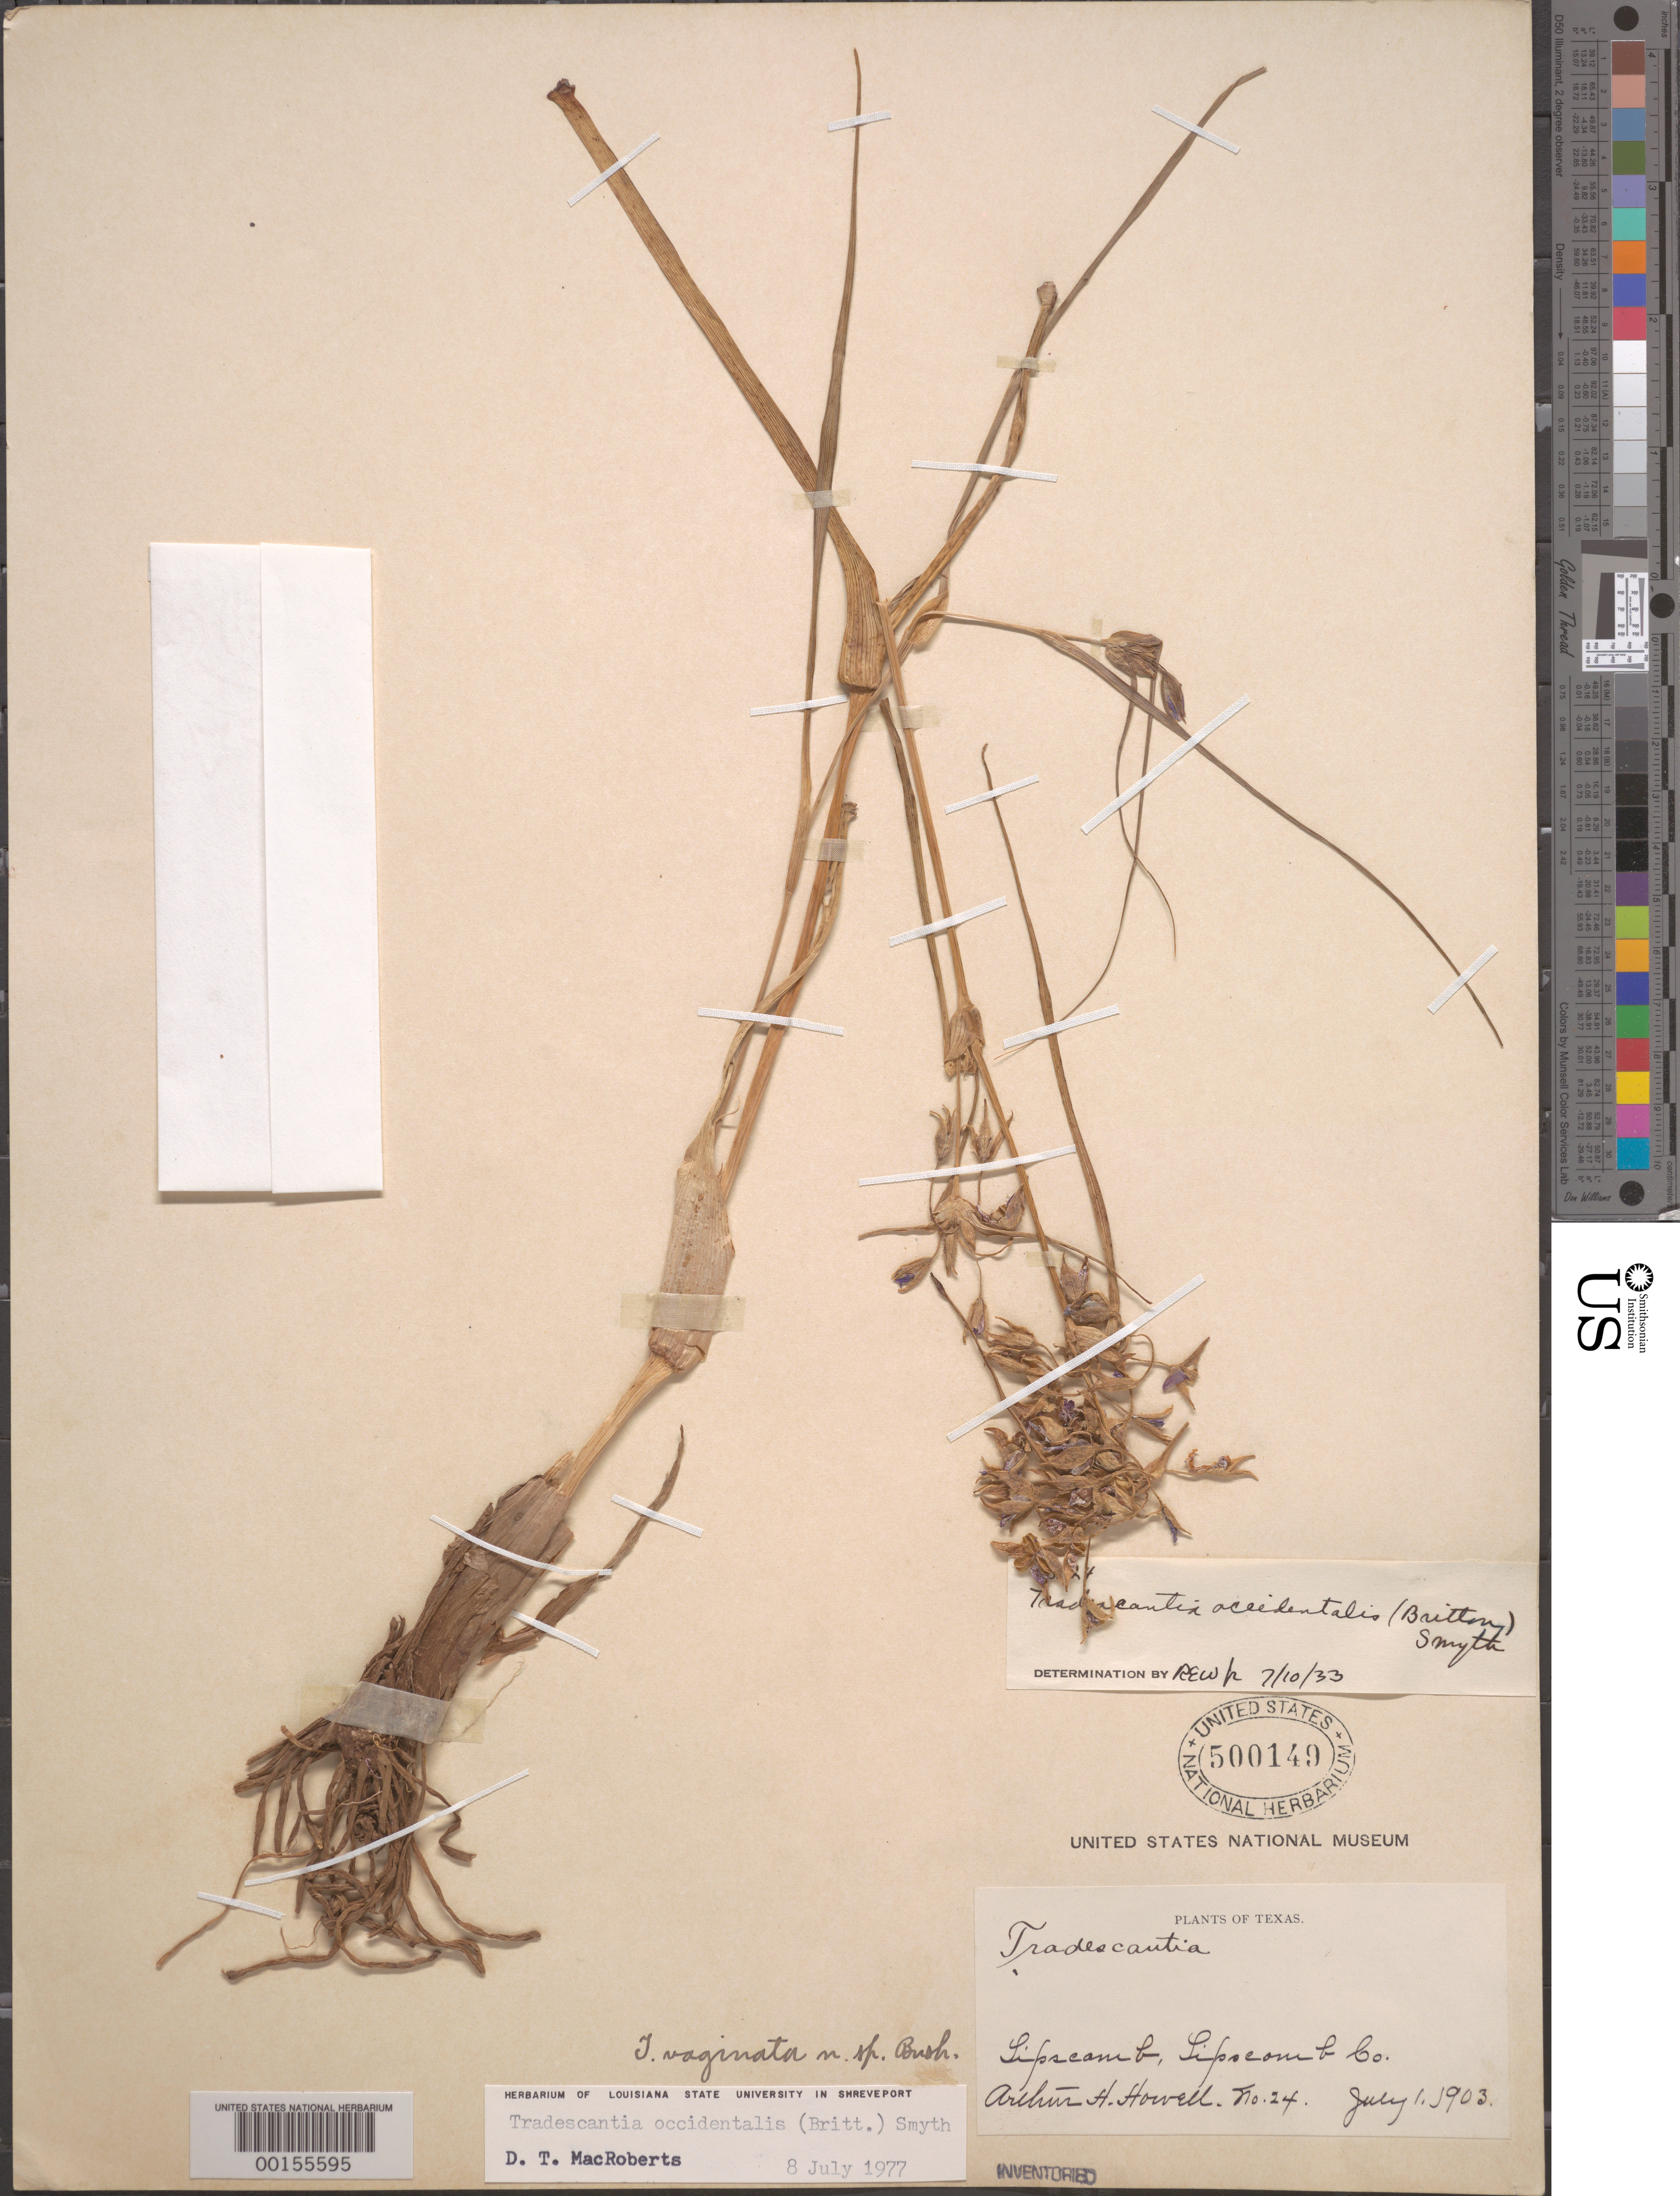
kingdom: Plantae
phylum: Tracheophyta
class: Liliopsida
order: Commelinales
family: Commelinaceae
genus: Tradescantia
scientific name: Tradescantia occidentalis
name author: (Britton) Smyth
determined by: MAcRoberts, D. T.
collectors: A. H. Howell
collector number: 24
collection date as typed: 01 Jul 1903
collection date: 1903-07-01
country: United States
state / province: Texas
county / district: Lipscomb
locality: Lipscomb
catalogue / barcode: US 500149